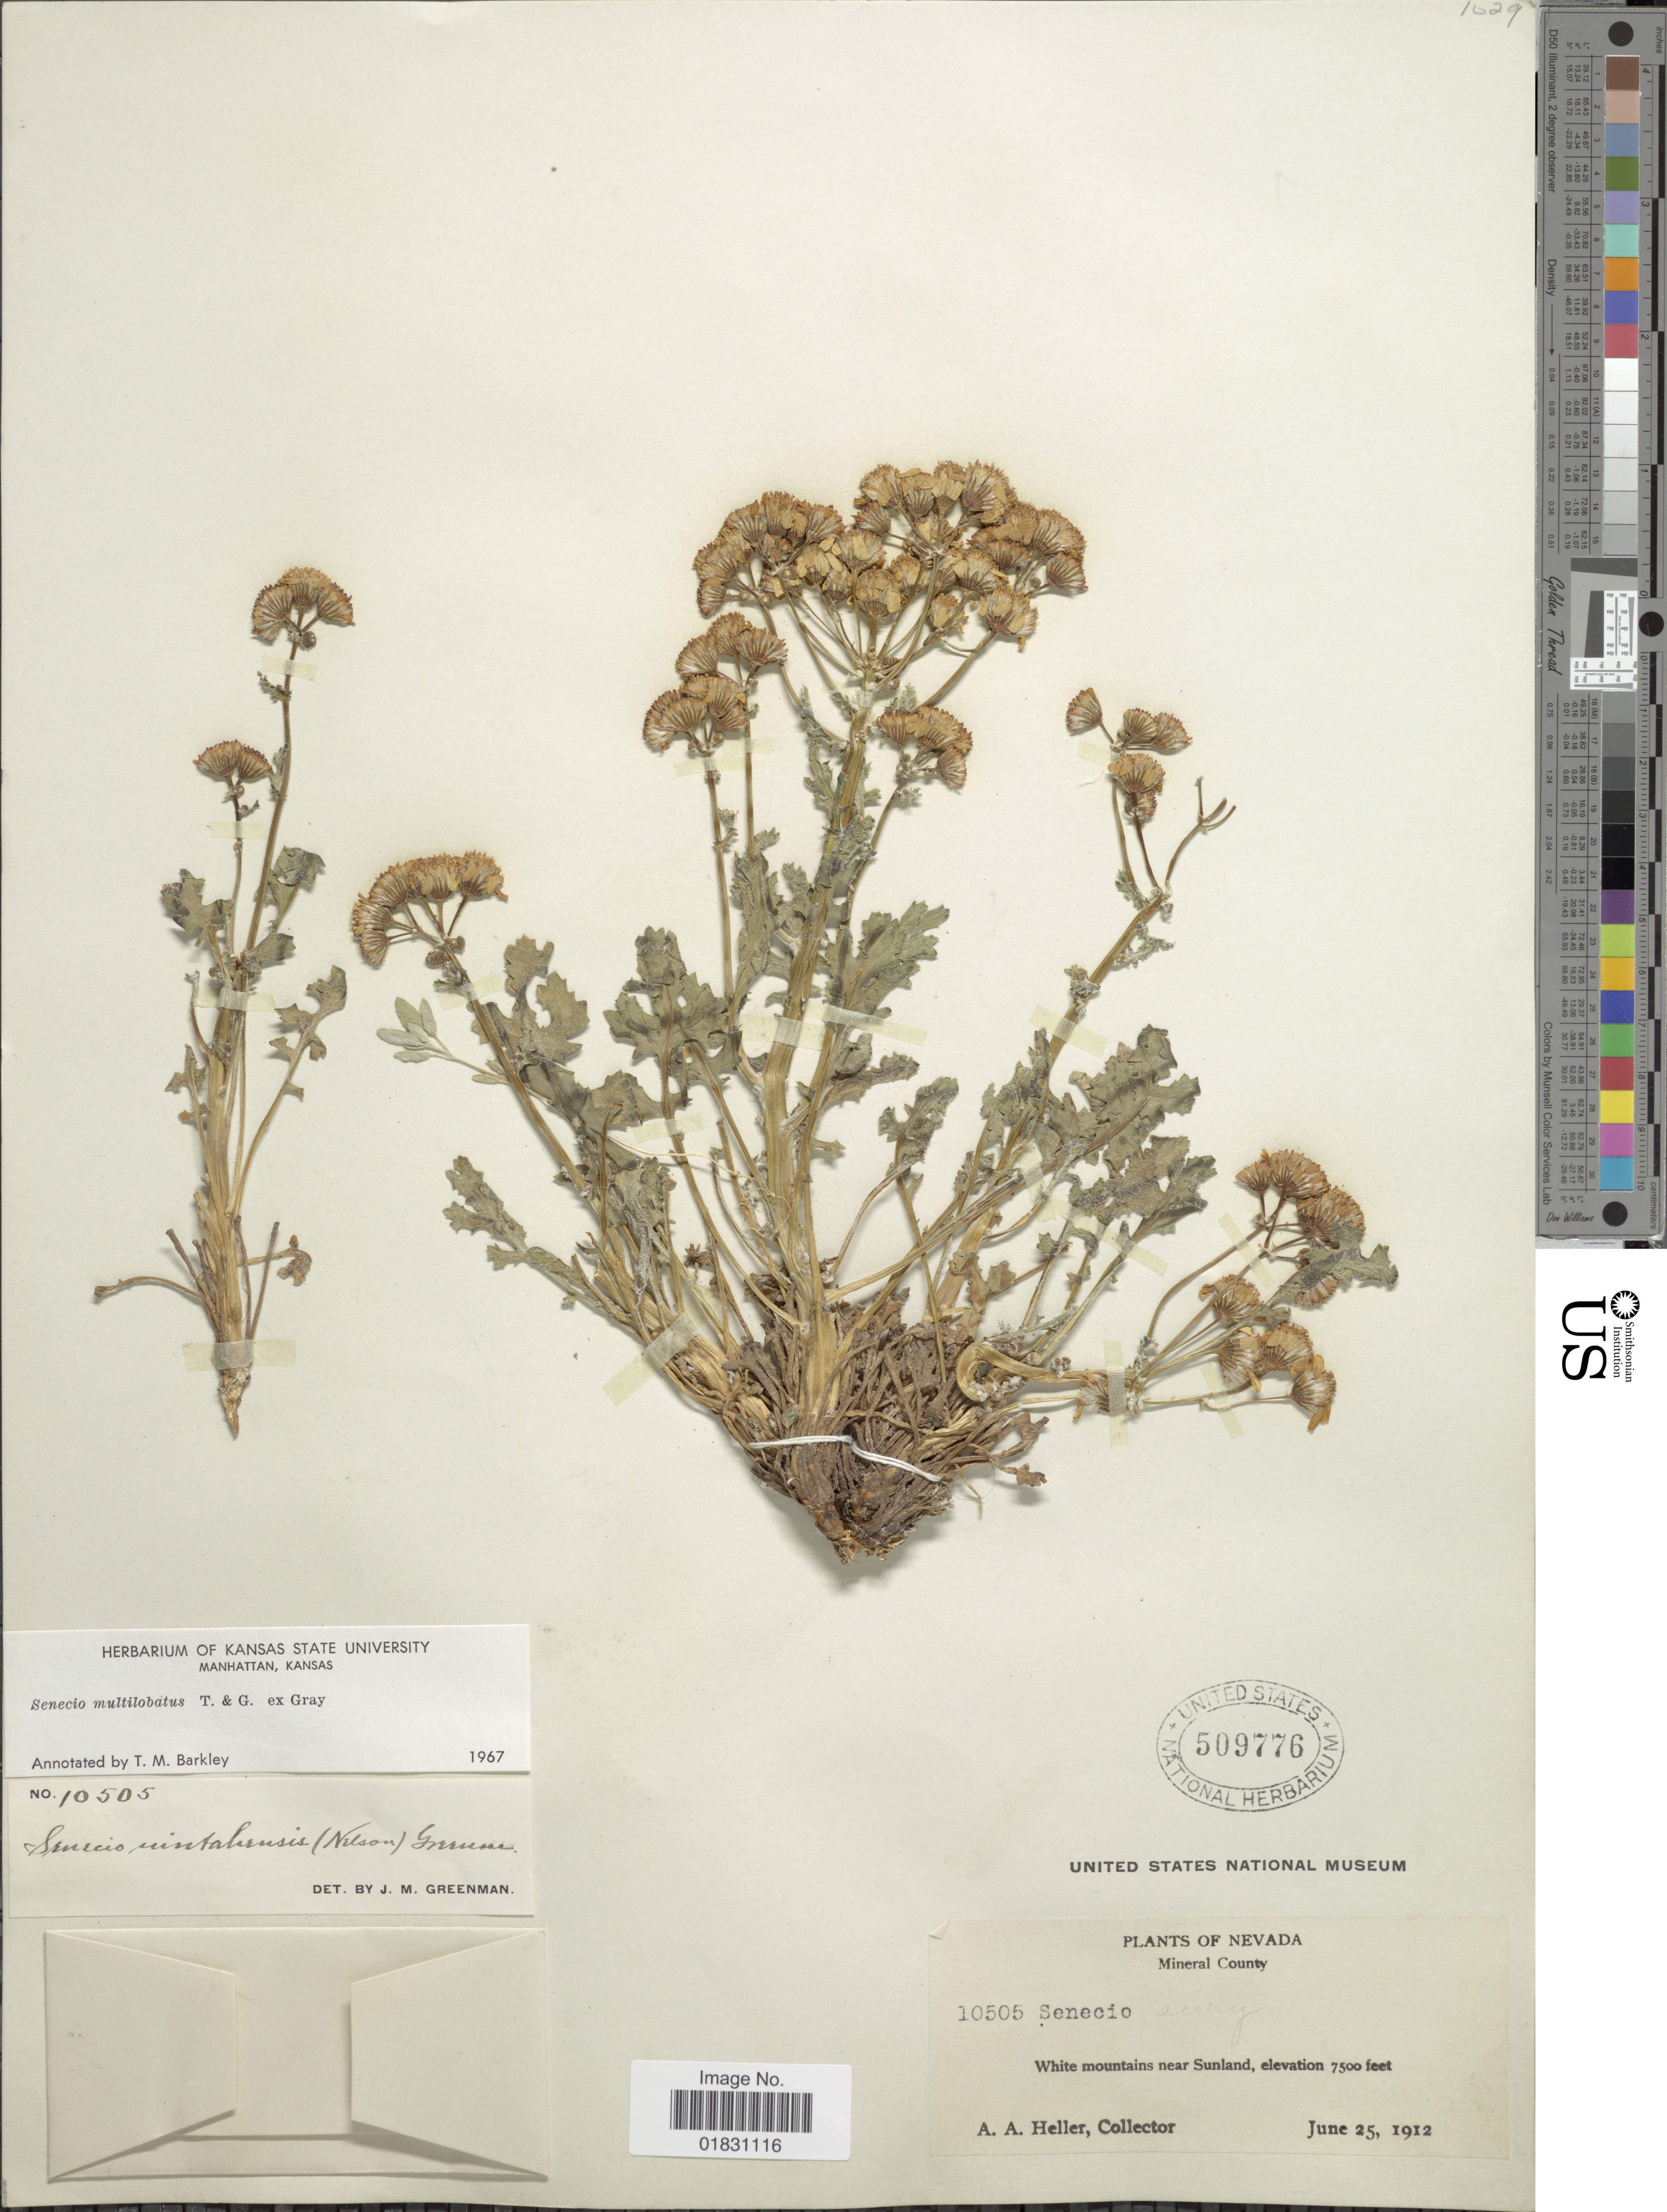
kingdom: Plantae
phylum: Tracheophyta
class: Magnoliopsida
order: Asterales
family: Asteraceae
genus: Packera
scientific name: Packera multilobata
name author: (Torr. & A. Gray) W.A. Weber & Á. Löve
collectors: A. A. Heller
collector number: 10505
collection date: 1912-06-25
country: United States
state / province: Nevada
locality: Mineral County, White Mountains near Sunland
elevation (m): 2286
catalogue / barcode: US 509776